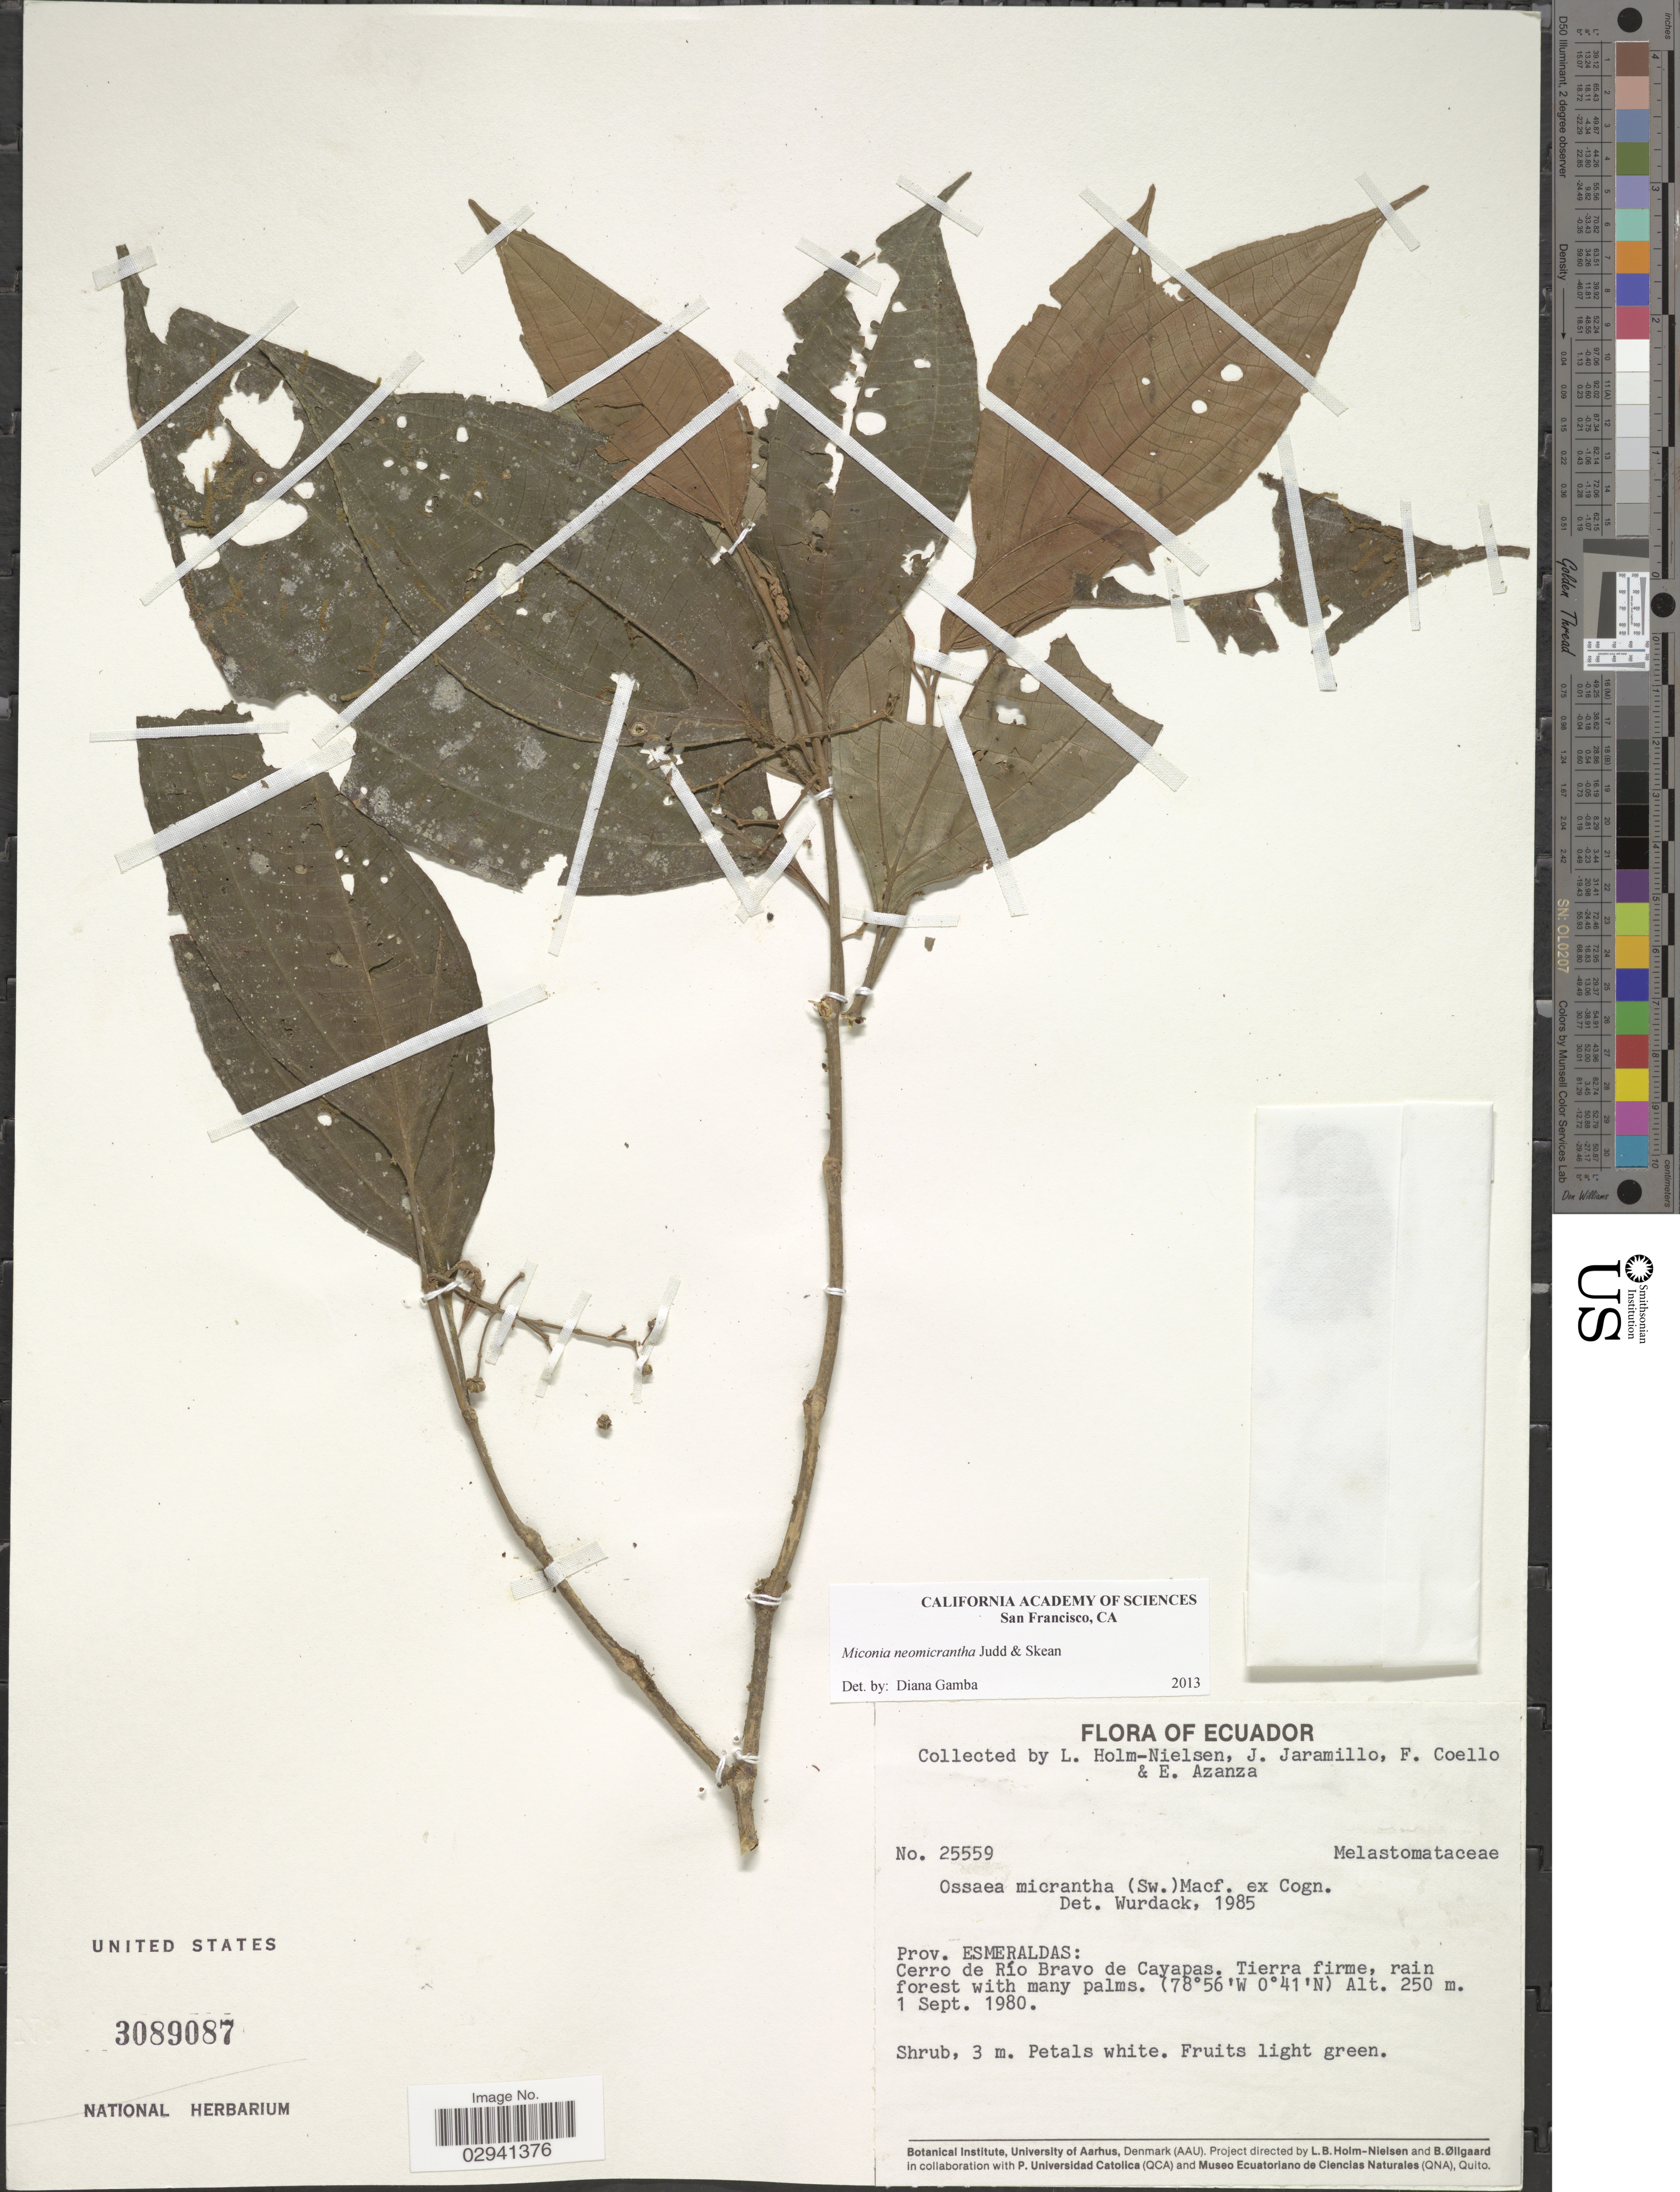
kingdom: Plantae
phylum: Tracheophyta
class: Magnoliopsida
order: Myrtales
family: Melastomataceae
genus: Miconia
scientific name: Miconia neomicrantha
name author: Judd & Skean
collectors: L. Holm-Nielsen, J. Jaramillo, F. Coello & E. Asanza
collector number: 25559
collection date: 1980-09-01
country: Ecuador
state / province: Esmeraldas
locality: Cerro de Río Bravo de Cayapas, Tierra firme, rain forest with many palms.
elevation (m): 250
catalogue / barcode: US 3089087